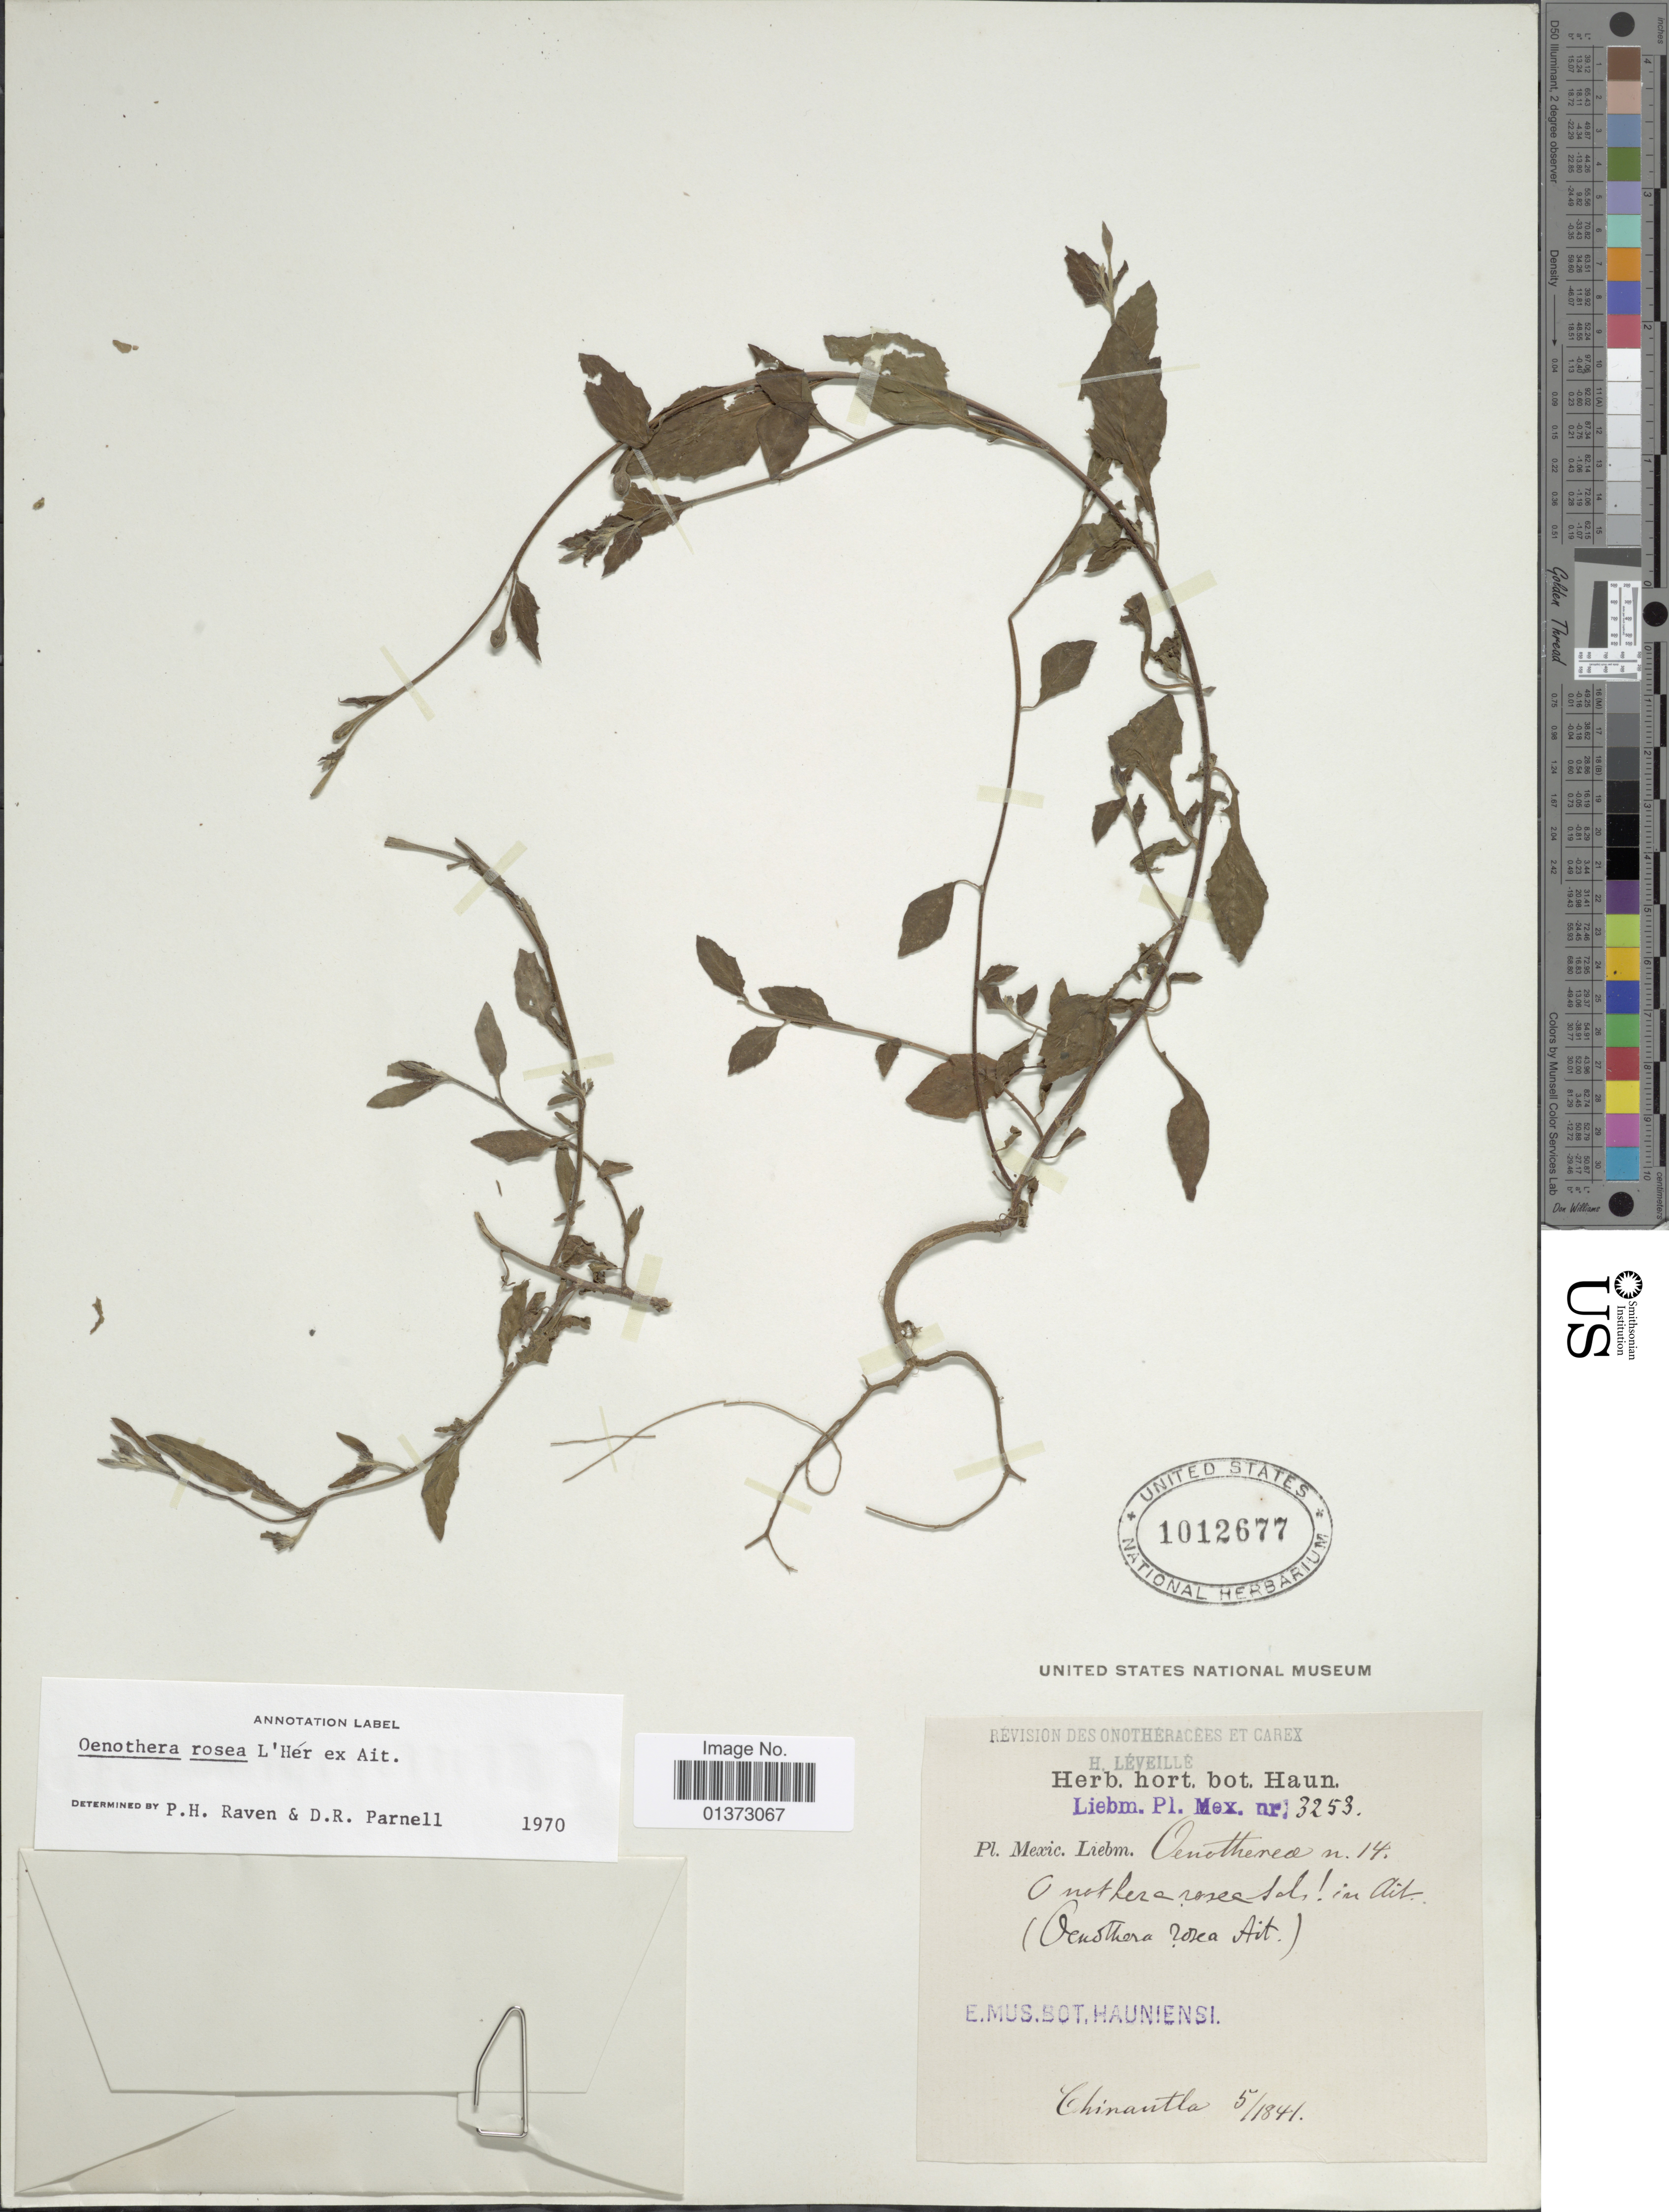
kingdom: Plantae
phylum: Tracheophyta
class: Magnoliopsida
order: Myrtales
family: Onagraceae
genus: Oenothera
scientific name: Oenothera rosea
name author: L'Hér. ex Aiton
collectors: Liebmann, --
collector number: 3253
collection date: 1841-05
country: Mexico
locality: Chinantla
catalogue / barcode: US 1012677